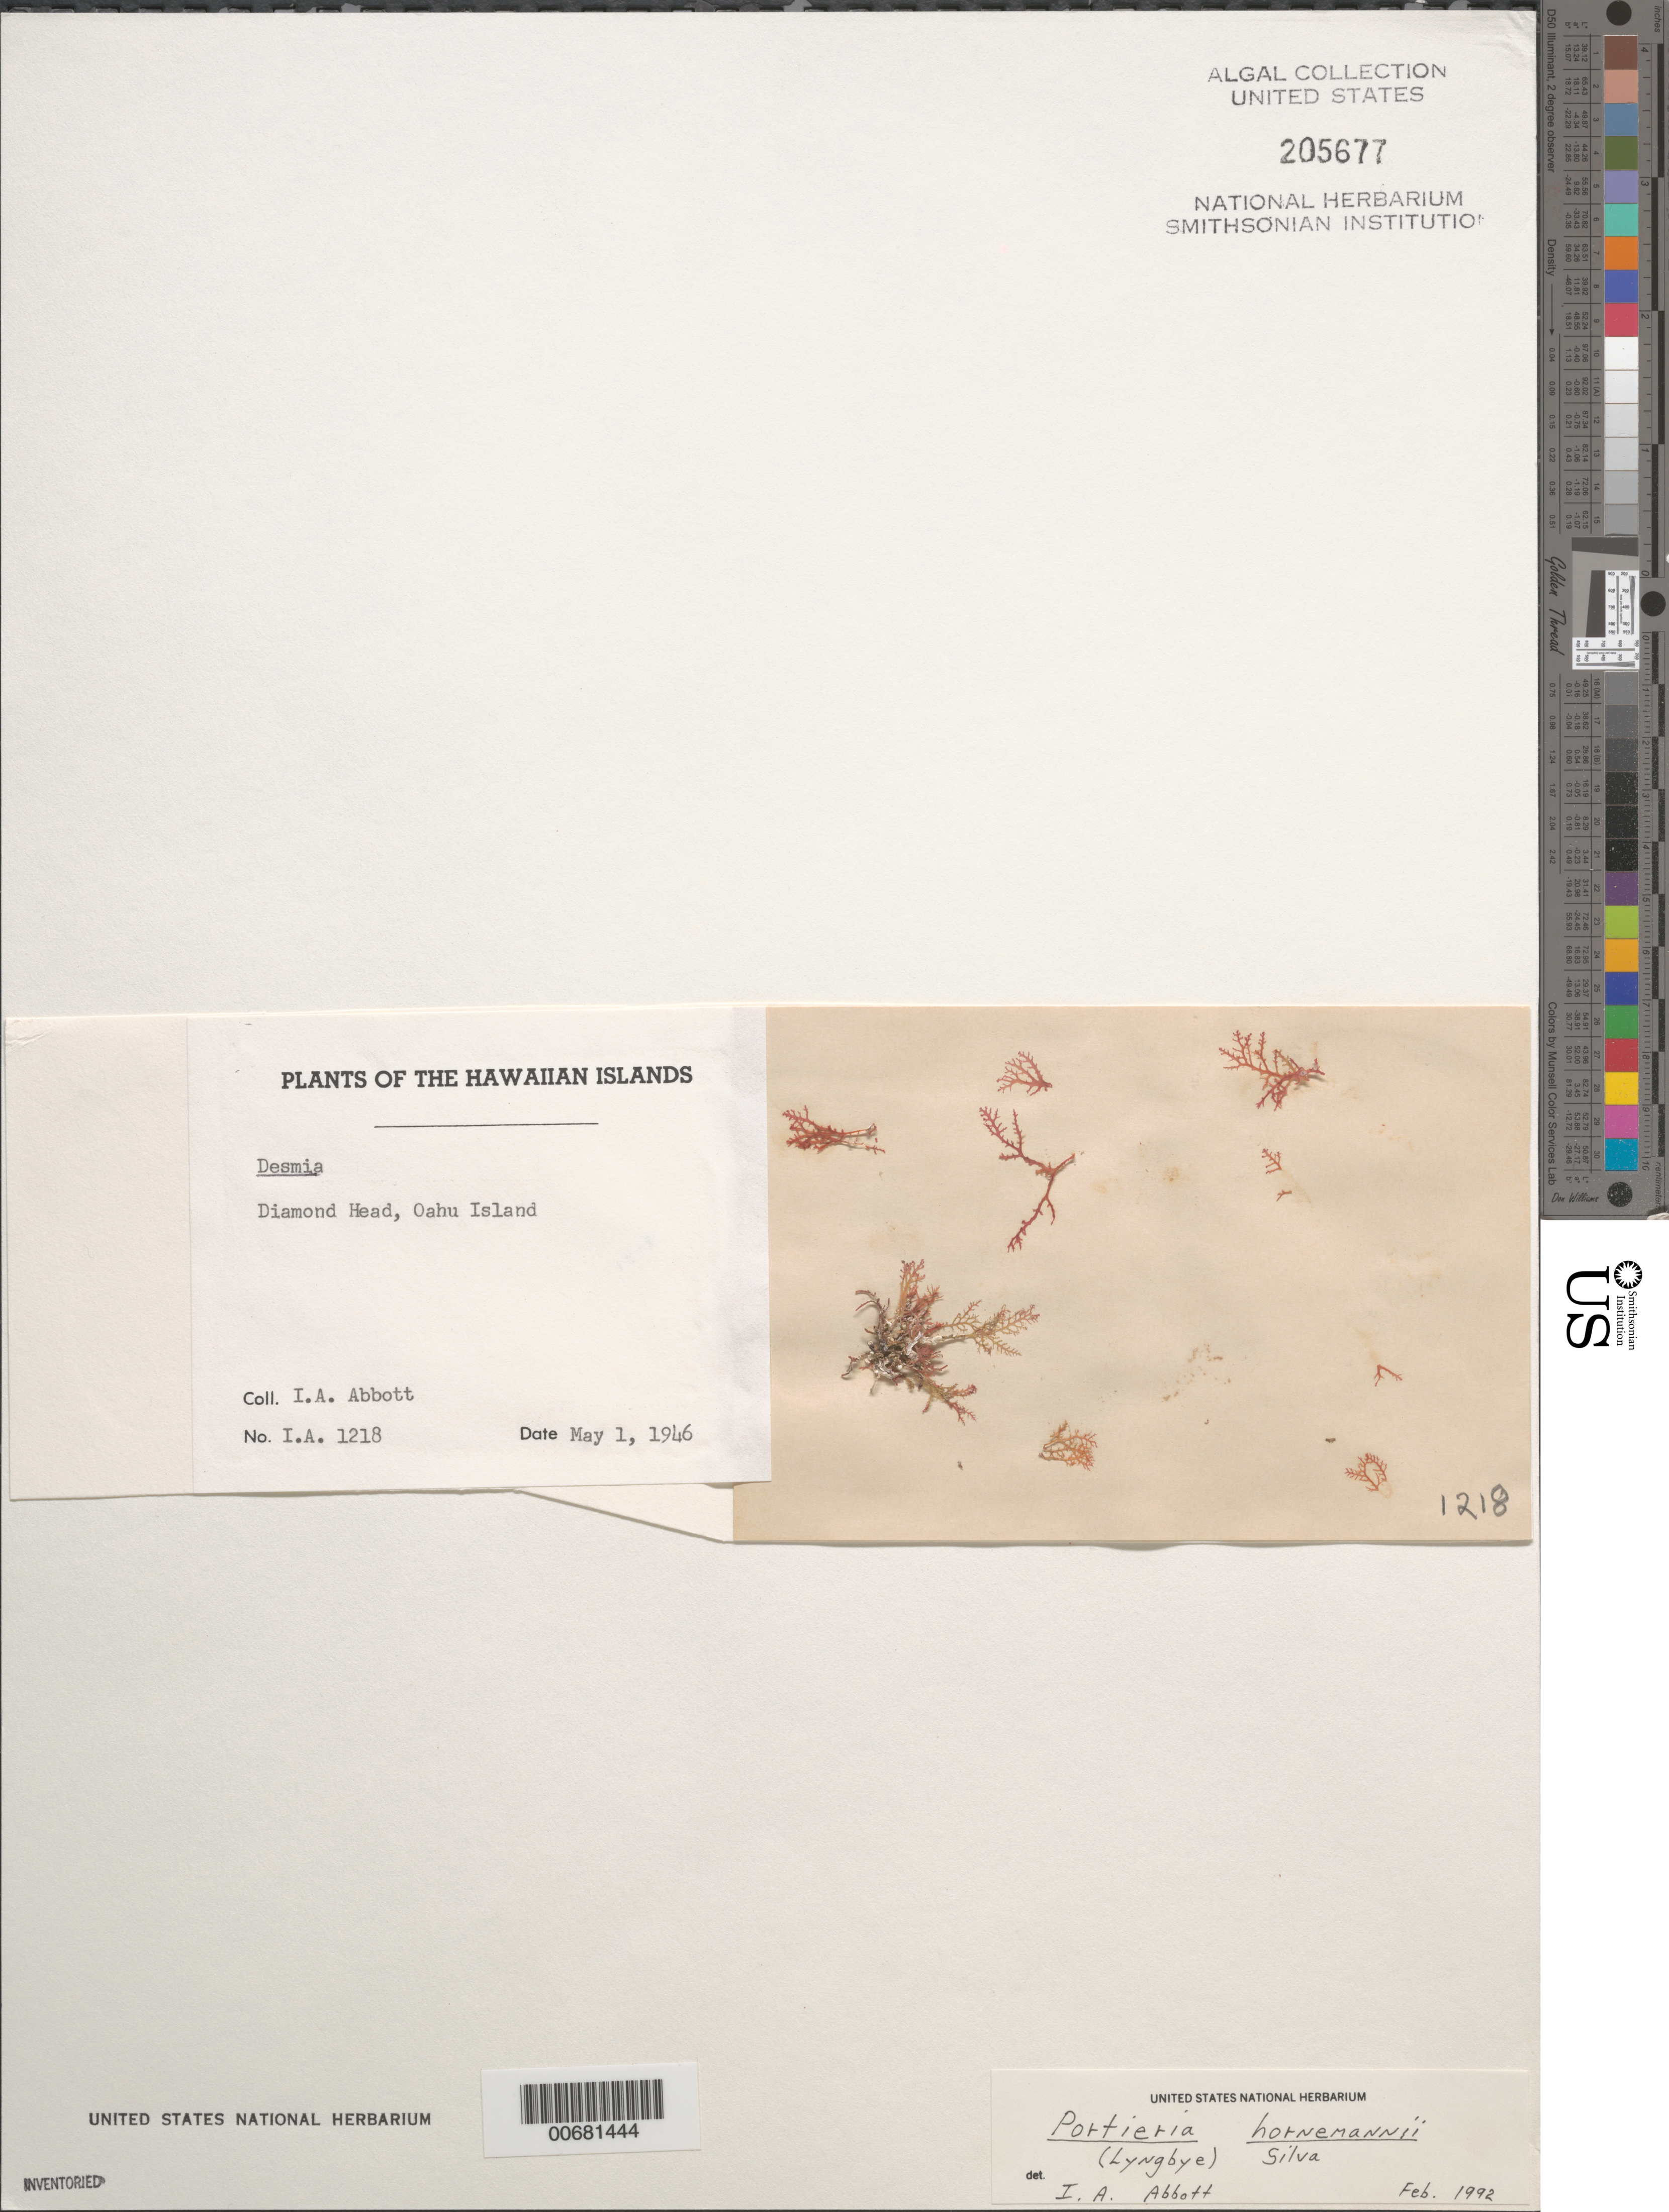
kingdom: Plantae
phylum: Rhodophyta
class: Florideophyceae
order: Gigartinales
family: Rhizophyllidaceae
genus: Portieria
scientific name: Portieria hornemannii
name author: (Lyngbye) P.C. Silva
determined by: Abbott, Isabella A.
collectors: I. A. Abbott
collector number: IAA 1218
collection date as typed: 01 May 1946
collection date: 1946-05-01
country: United States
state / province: Hawaii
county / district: Honolulu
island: Oahu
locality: Diamond Head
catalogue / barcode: US 205677